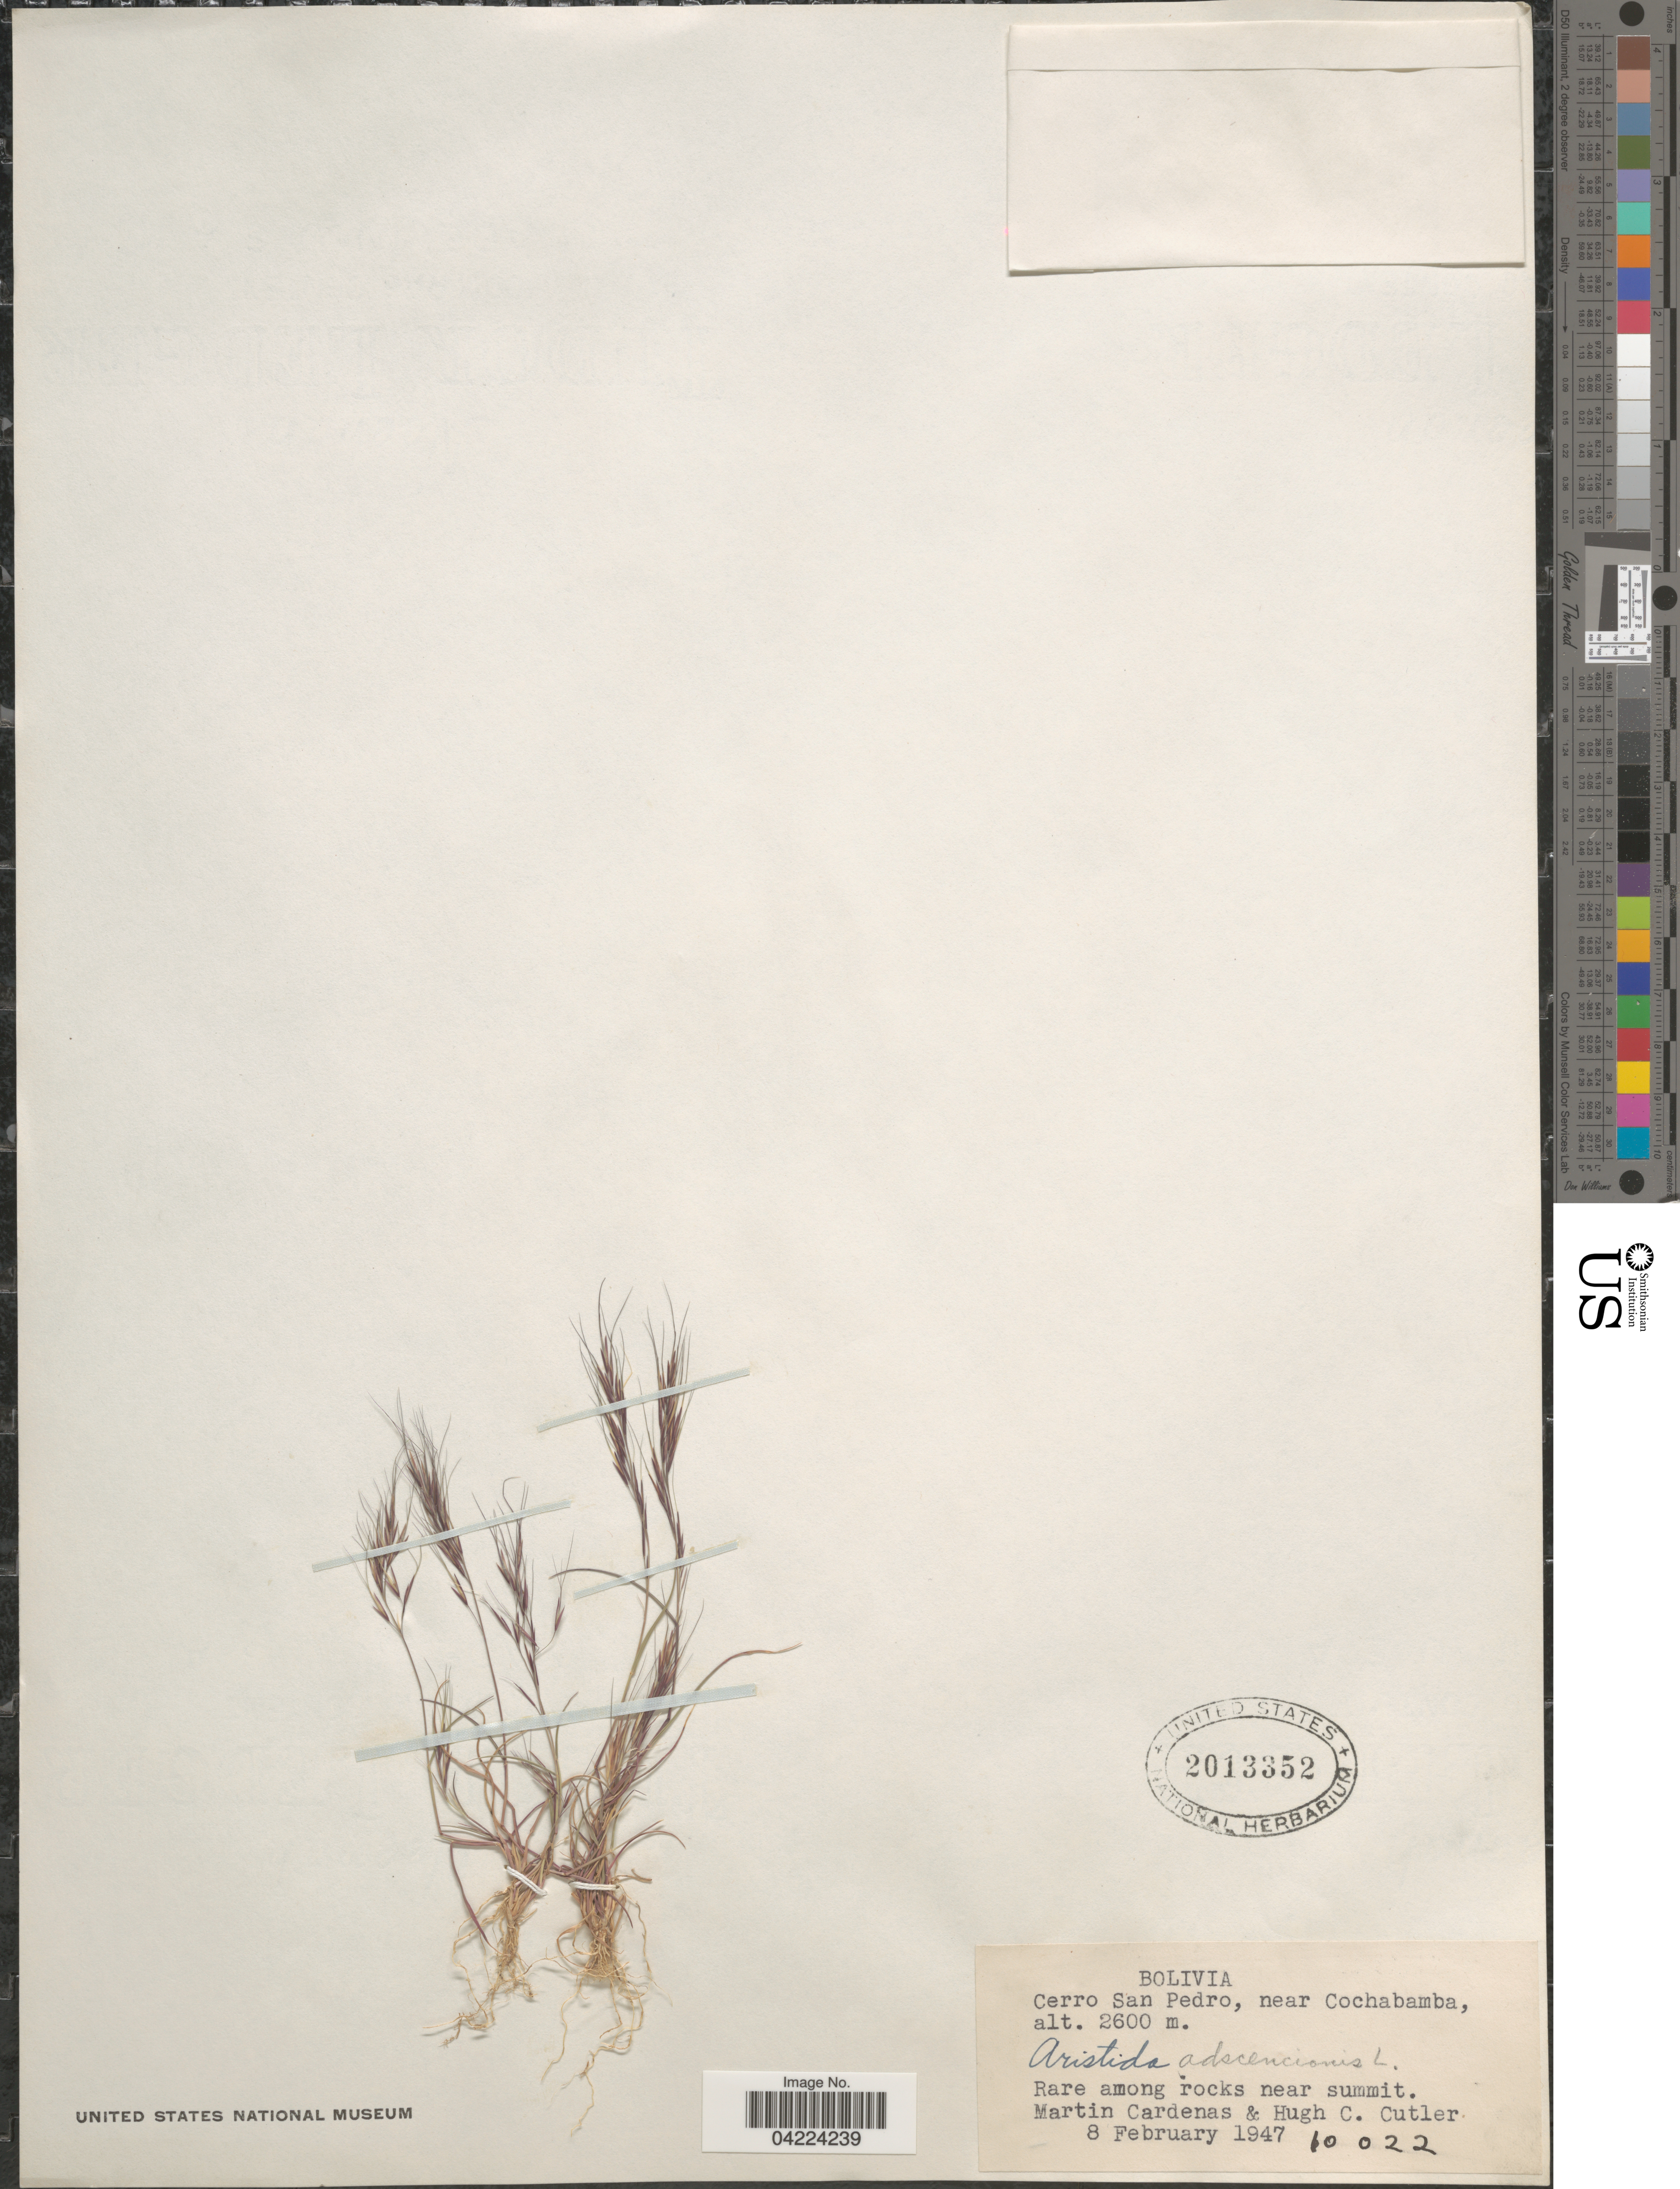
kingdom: Plantae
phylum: Tracheophyta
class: Liliopsida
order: Poales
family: Poaceae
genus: Aristida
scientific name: Aristida adscensionis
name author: L.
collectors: M. Cárdenas & H. C. Cutler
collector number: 10022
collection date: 1947-02-08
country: Bolivia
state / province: Cochabamba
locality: Cerro San Pedro, near Cochabamba. Near summit.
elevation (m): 2600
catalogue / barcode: US 2013352